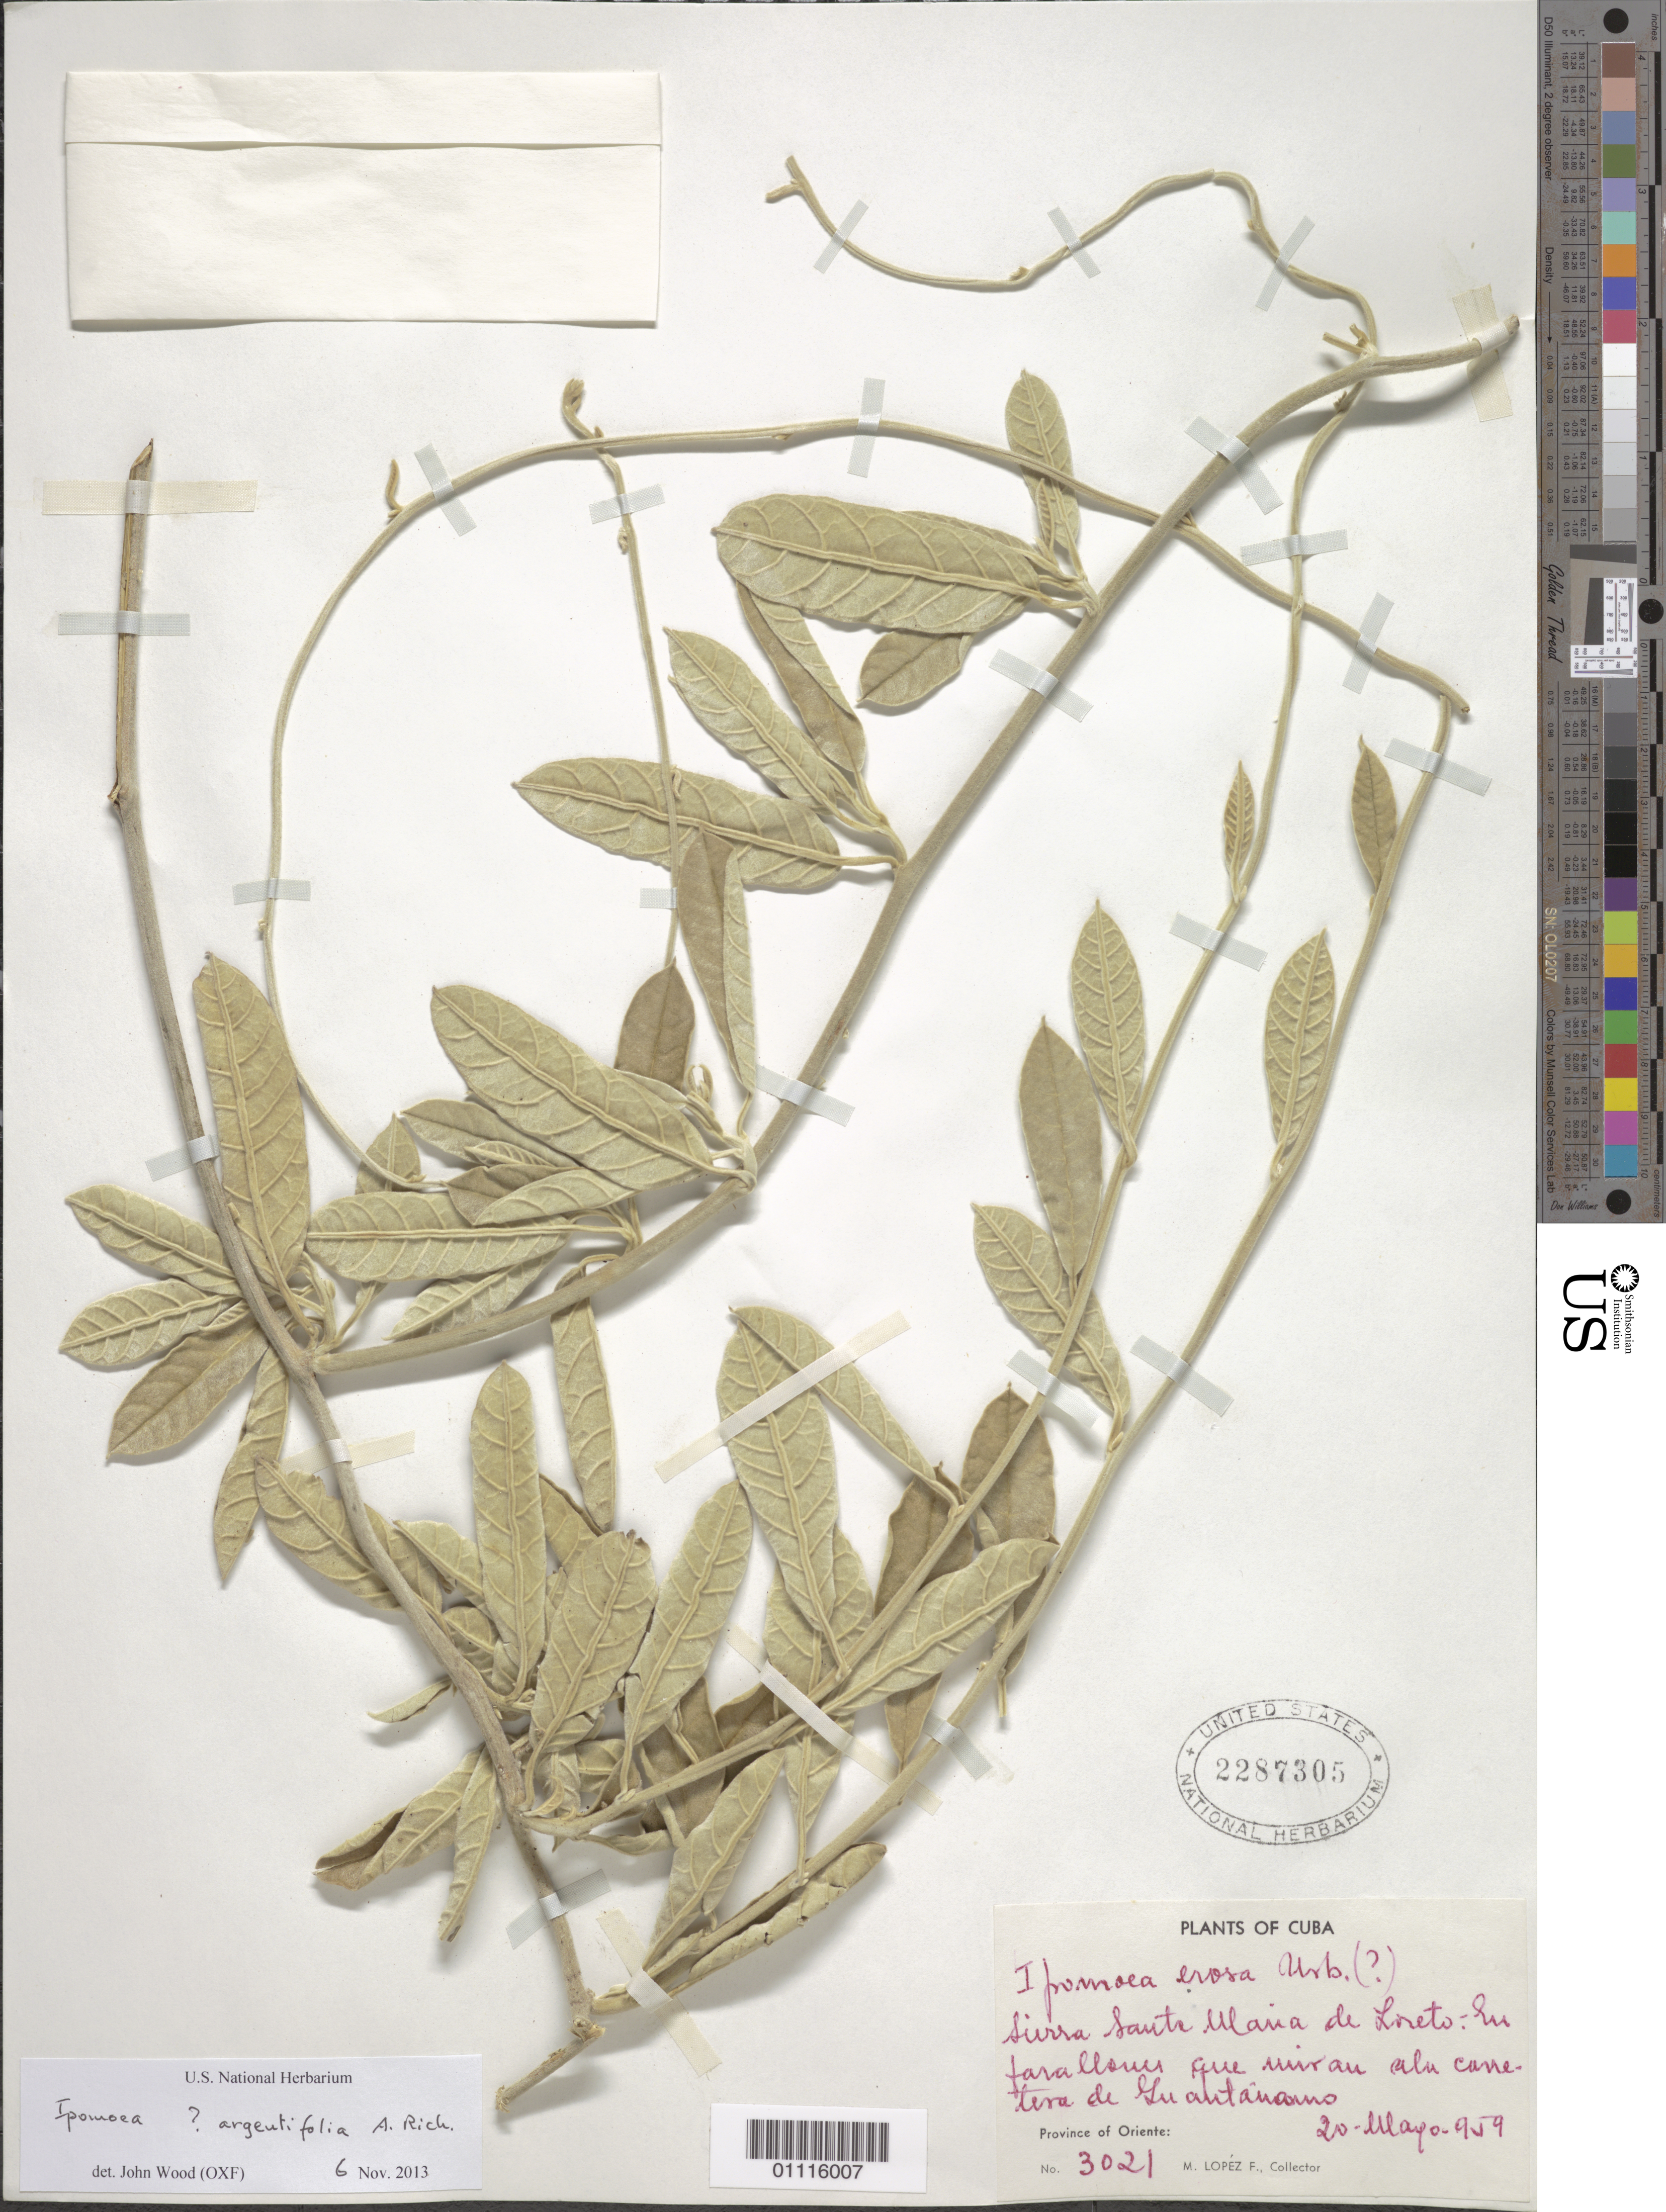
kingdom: Plantae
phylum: Tracheophyta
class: Magnoliopsida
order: Solanales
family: Convolvulaceae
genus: Ipomoea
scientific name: Ipomoea argentifolia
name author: A. Rich.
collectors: M. López Figueiras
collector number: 3021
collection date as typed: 20 May 1959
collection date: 1959-05-20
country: Cuba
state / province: Guantánamo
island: Cuba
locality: Sierra Santa Maria Maria de Loreto-Su farallsues que mivrau ala caretera de Guantánamo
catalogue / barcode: US 2287305